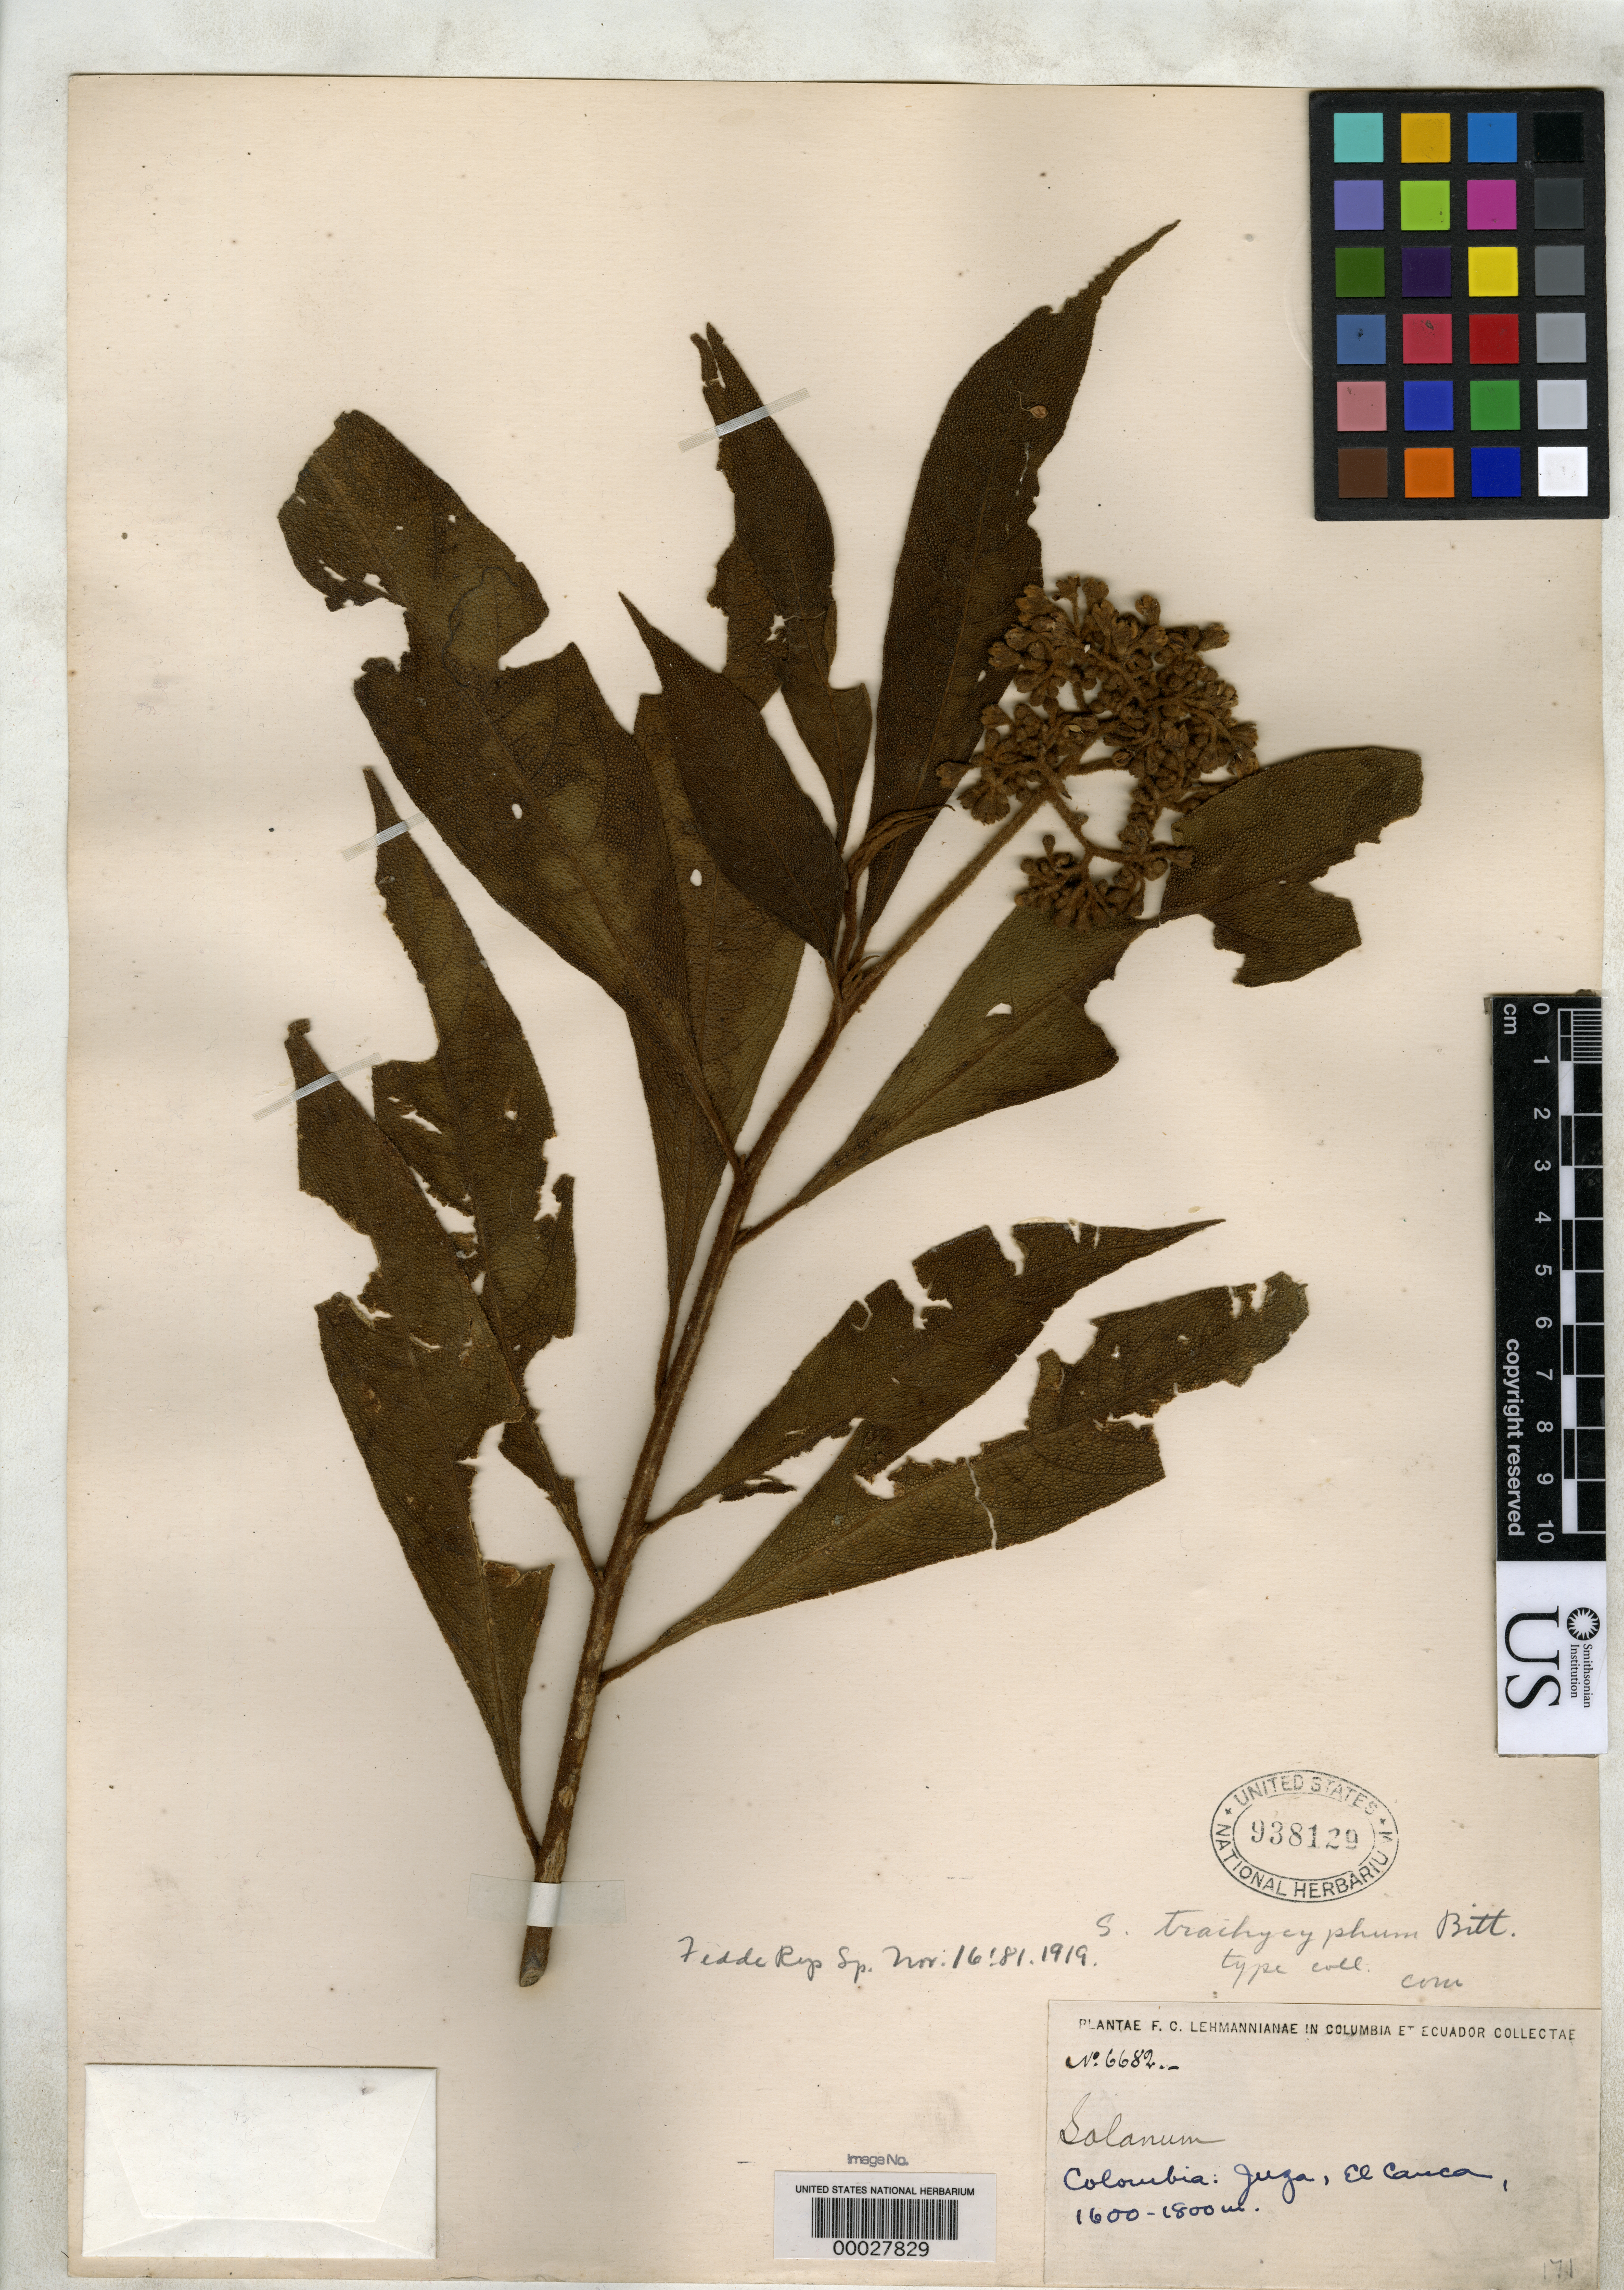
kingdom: Plantae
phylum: Tracheophyta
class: Magnoliopsida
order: Solanales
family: Solanaceae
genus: Solanum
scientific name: Solanum trachycyphum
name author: Bitter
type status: Isolectotype; Isosyntype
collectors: F. C. Lehmann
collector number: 6682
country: Colombia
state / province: Cauca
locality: Juga.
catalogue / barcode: US 938129